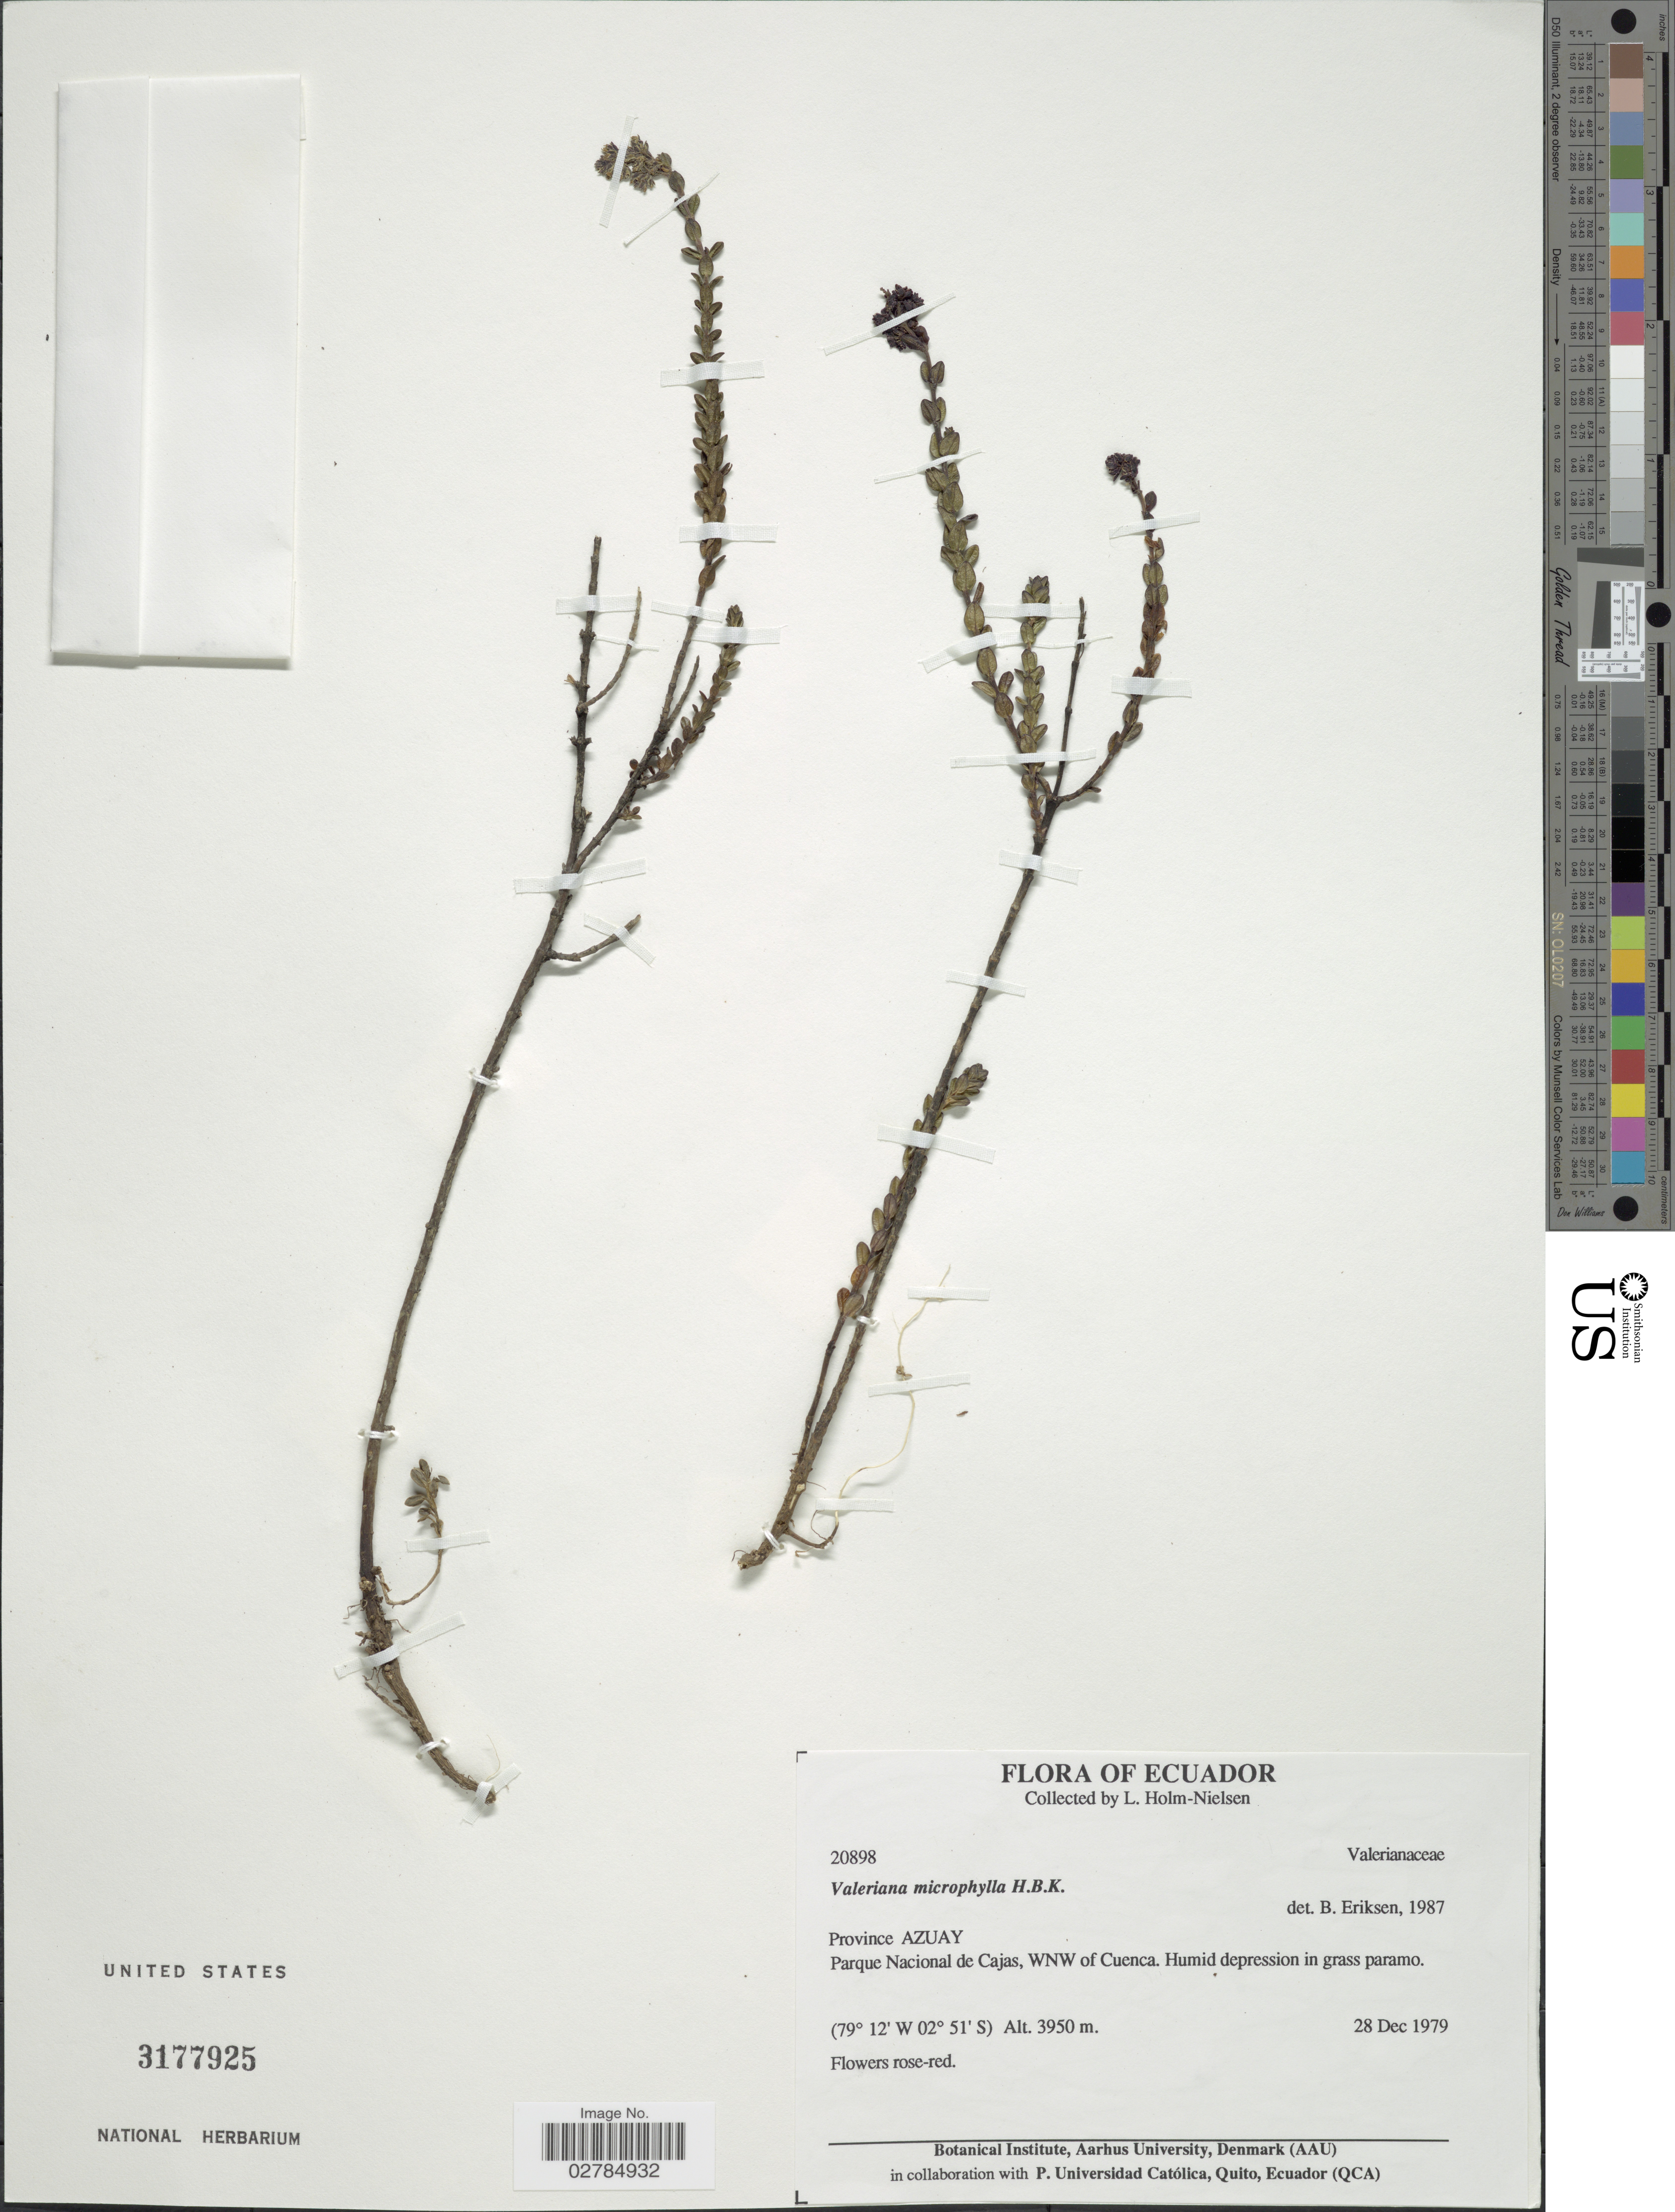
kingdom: Plantae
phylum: Tracheophyta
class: Magnoliopsida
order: Dipsacales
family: Caprifoliaceae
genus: Valeriana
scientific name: Valeriana microphylla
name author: Kunth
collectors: L. Holm-Nielsen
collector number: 20898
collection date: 1979-12-28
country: Ecuador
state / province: Azuay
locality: Parque Nacional de Cajas, WNW of Cuenca.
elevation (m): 3950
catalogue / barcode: US 3177925